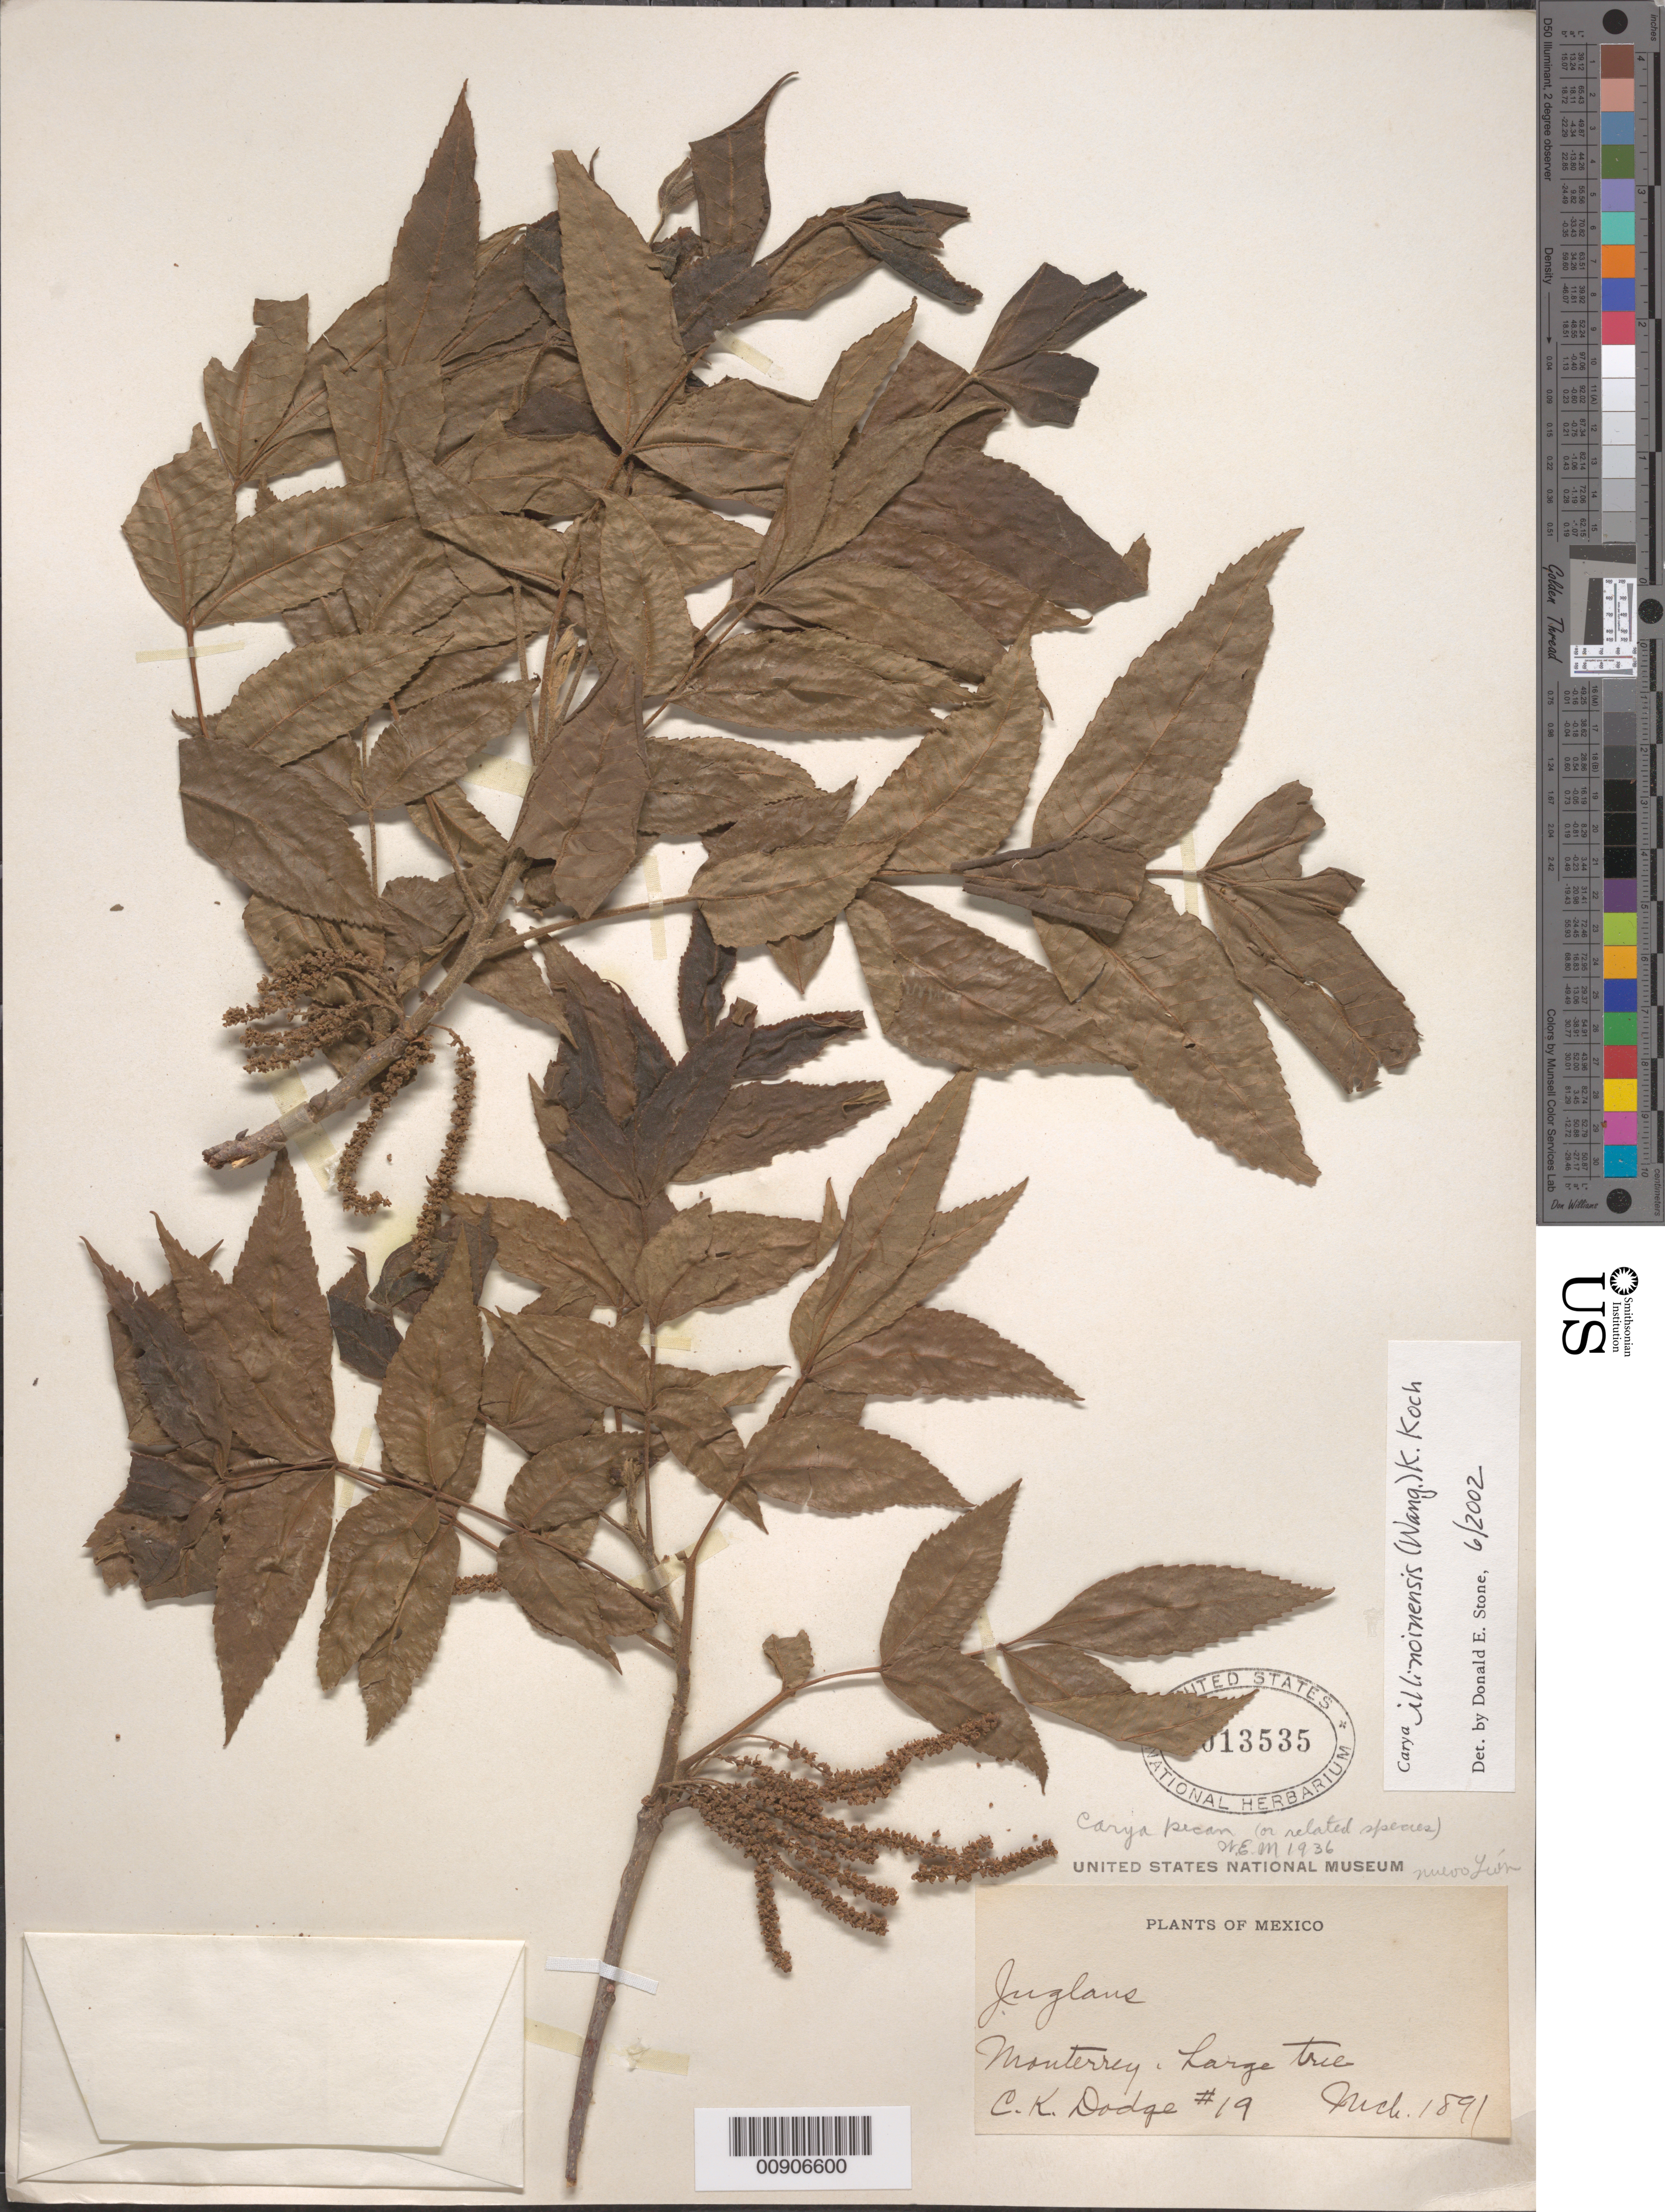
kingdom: Plantae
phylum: Tracheophyta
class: Magnoliopsida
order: Fagales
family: Juglandaceae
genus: Carya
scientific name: Carya illinoinensis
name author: (Wangenh.) K. Koch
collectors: C. Dodge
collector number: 19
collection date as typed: Mar 1891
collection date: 1891-03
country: Mexico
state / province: Nuevo León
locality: Monterrey.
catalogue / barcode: US 1013535